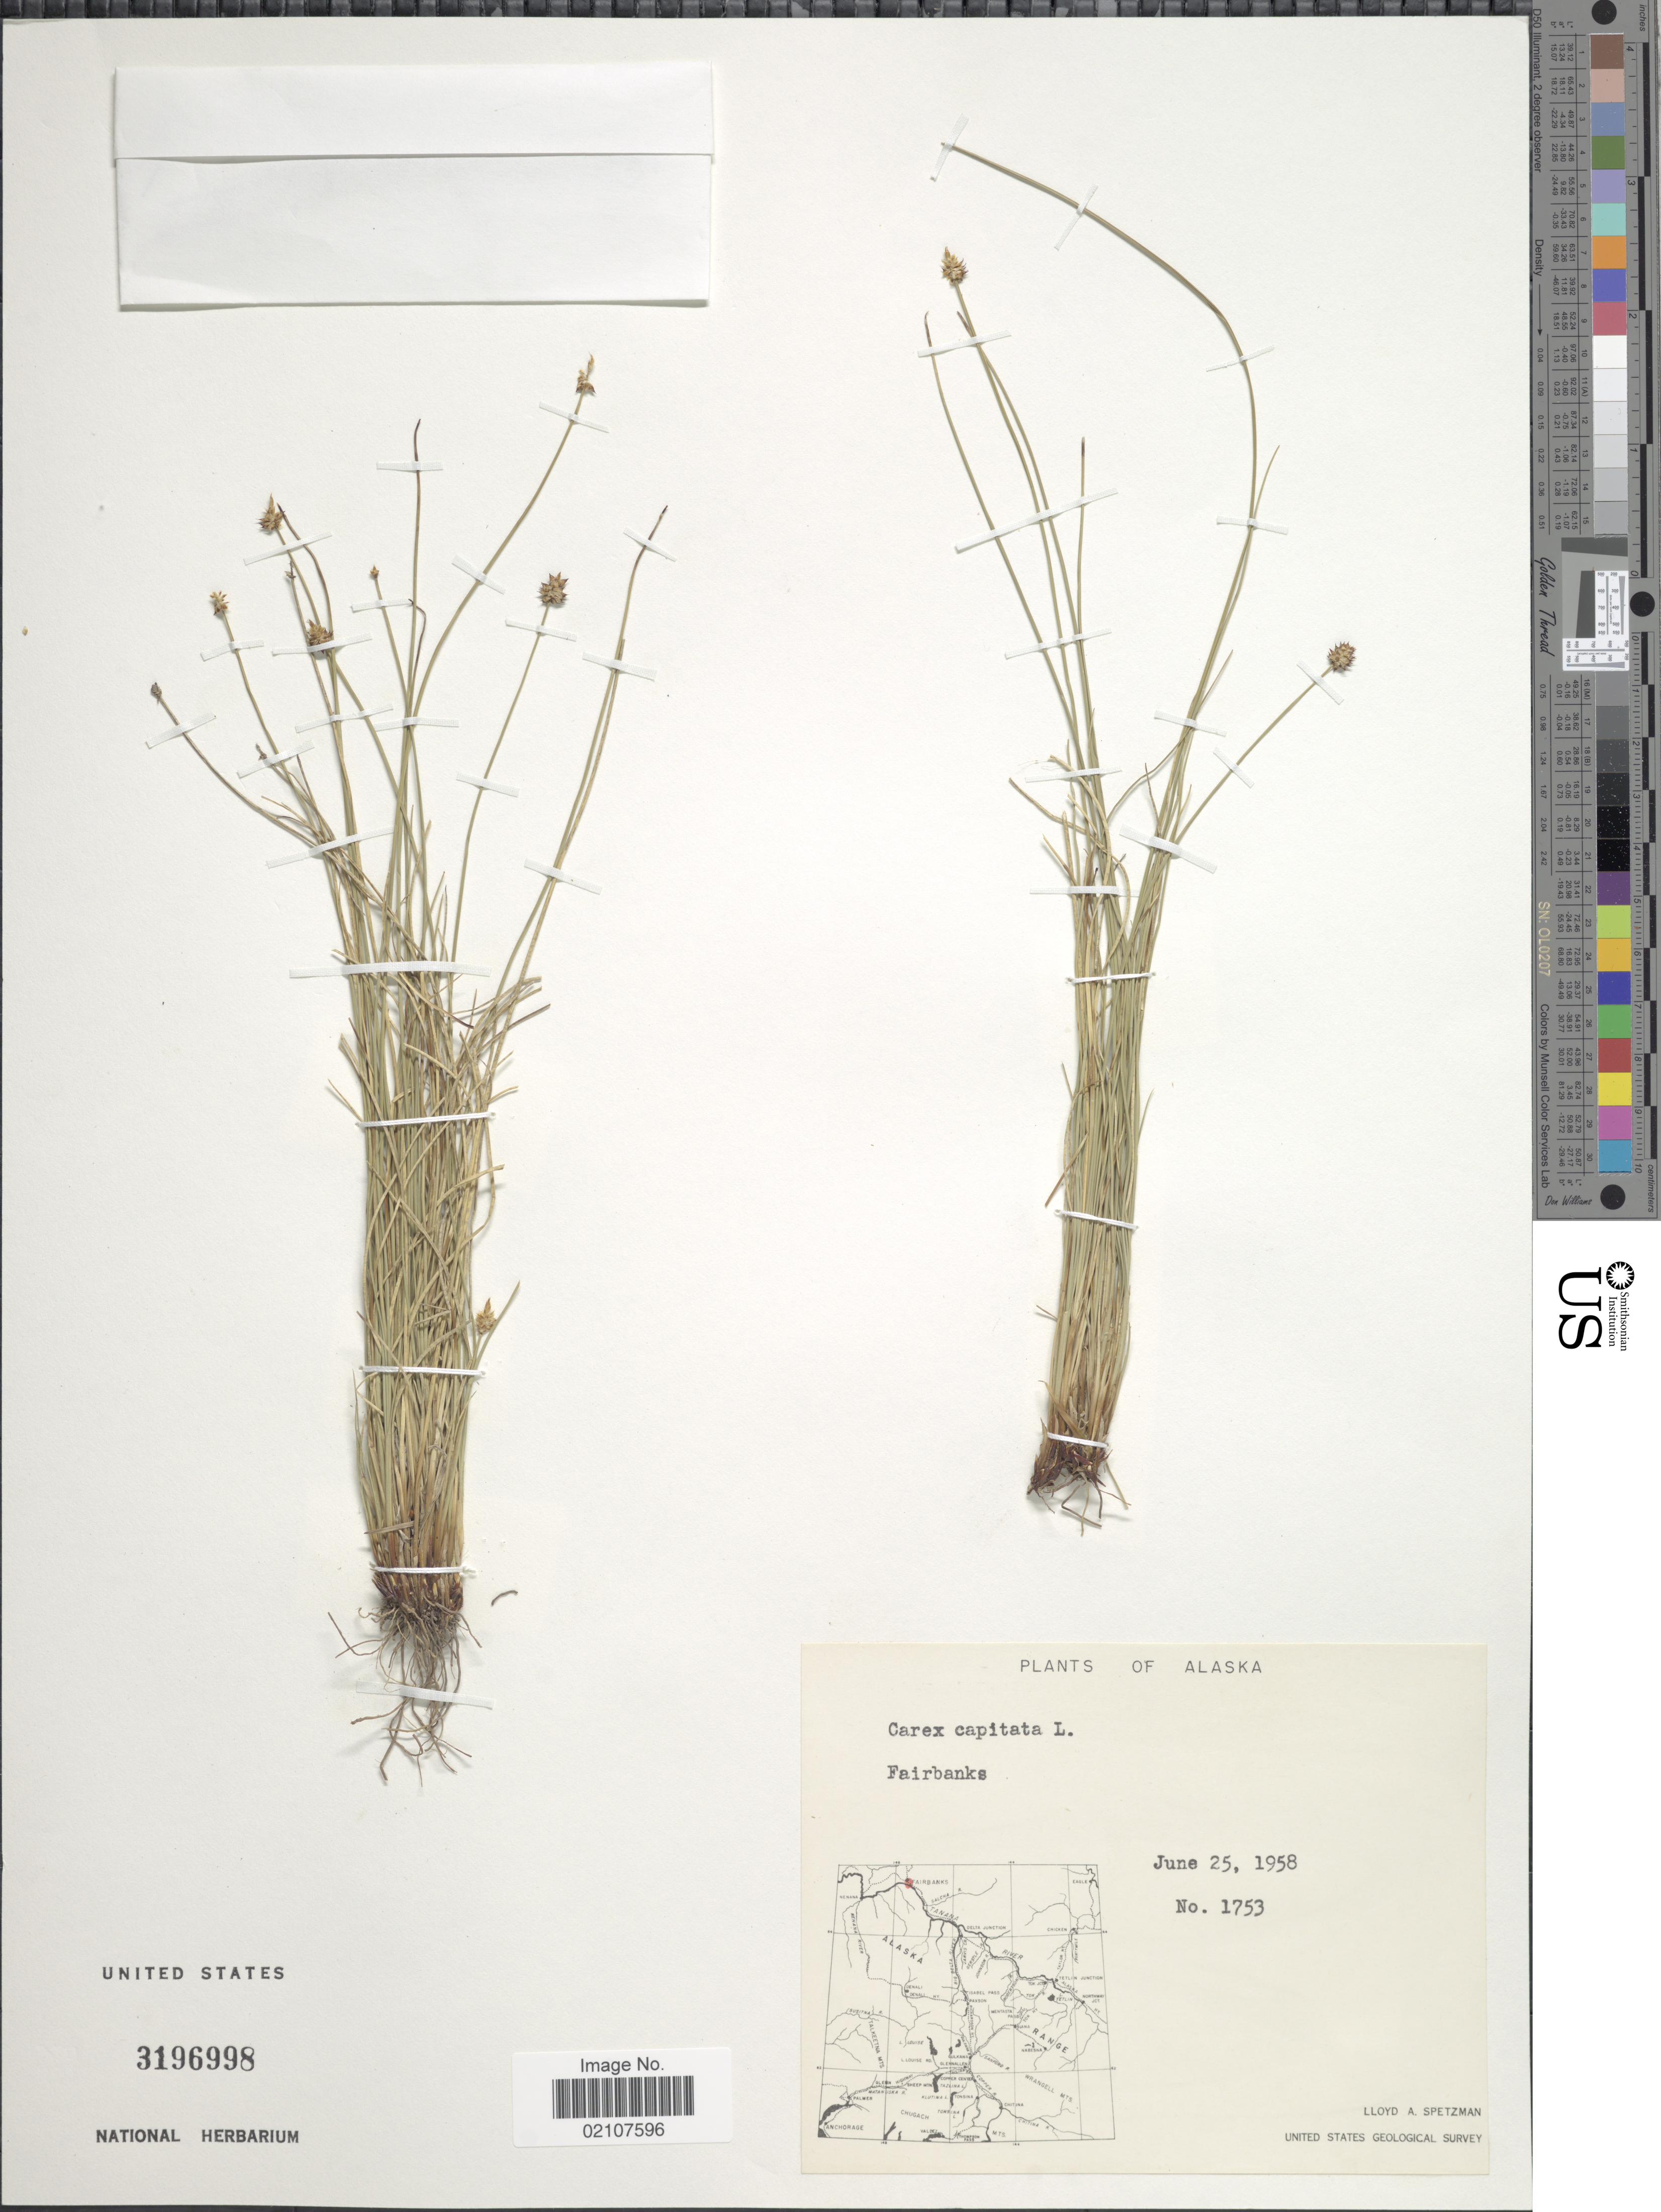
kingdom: Plantae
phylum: Tracheophyta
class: Liliopsida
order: Poales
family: Cyperaceae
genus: Carex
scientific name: Carex capitata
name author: L.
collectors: L. Spetzman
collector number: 1753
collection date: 1958-06-25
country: United States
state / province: Alaska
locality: Alaska, Fairbanks.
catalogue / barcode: US 3196998